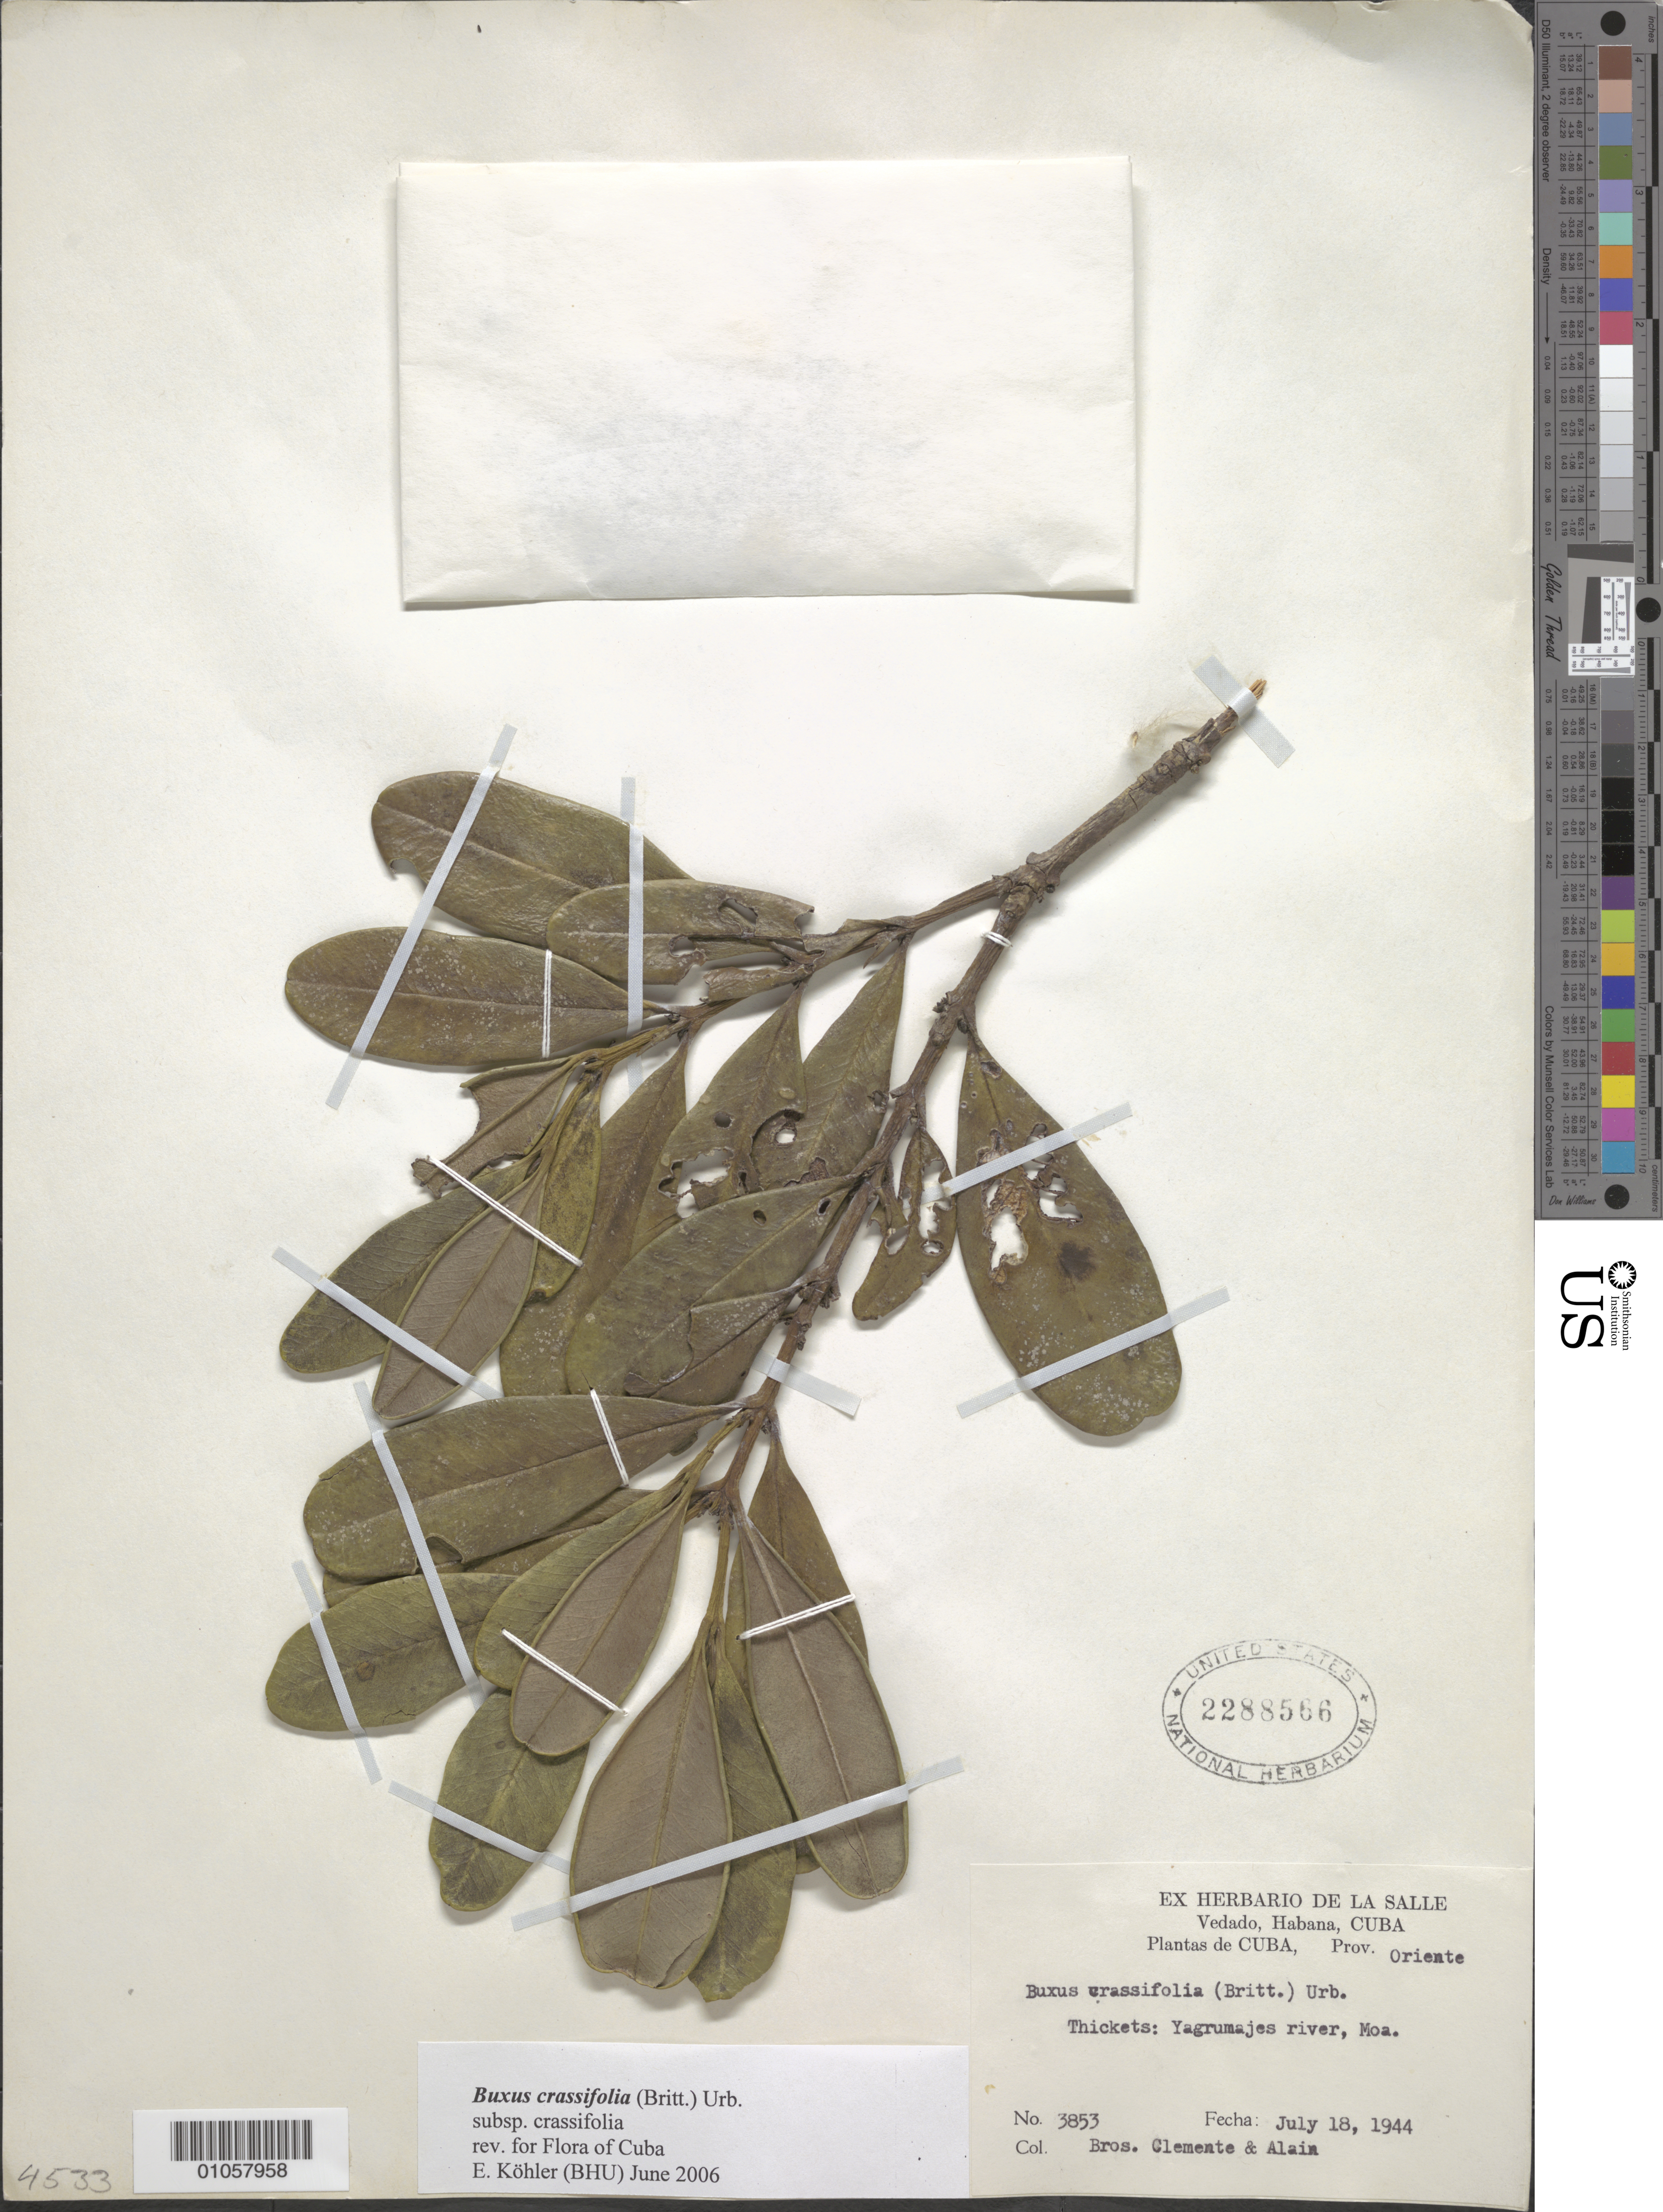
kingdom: Plantae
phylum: Tracheophyta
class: Magnoliopsida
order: Buxales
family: Buxaceae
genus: Buxus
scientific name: Buxus crassifolia subsp. crassifolia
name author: Urb.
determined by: Kohler, E.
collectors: Bro. Clemente & A. H. Liogier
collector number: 3853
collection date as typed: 18 Jul 1944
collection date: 1944-07-18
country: Cuba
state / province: Holguín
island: Cuba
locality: Moa; Yagrumajes River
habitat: Thickets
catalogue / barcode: US 2288566